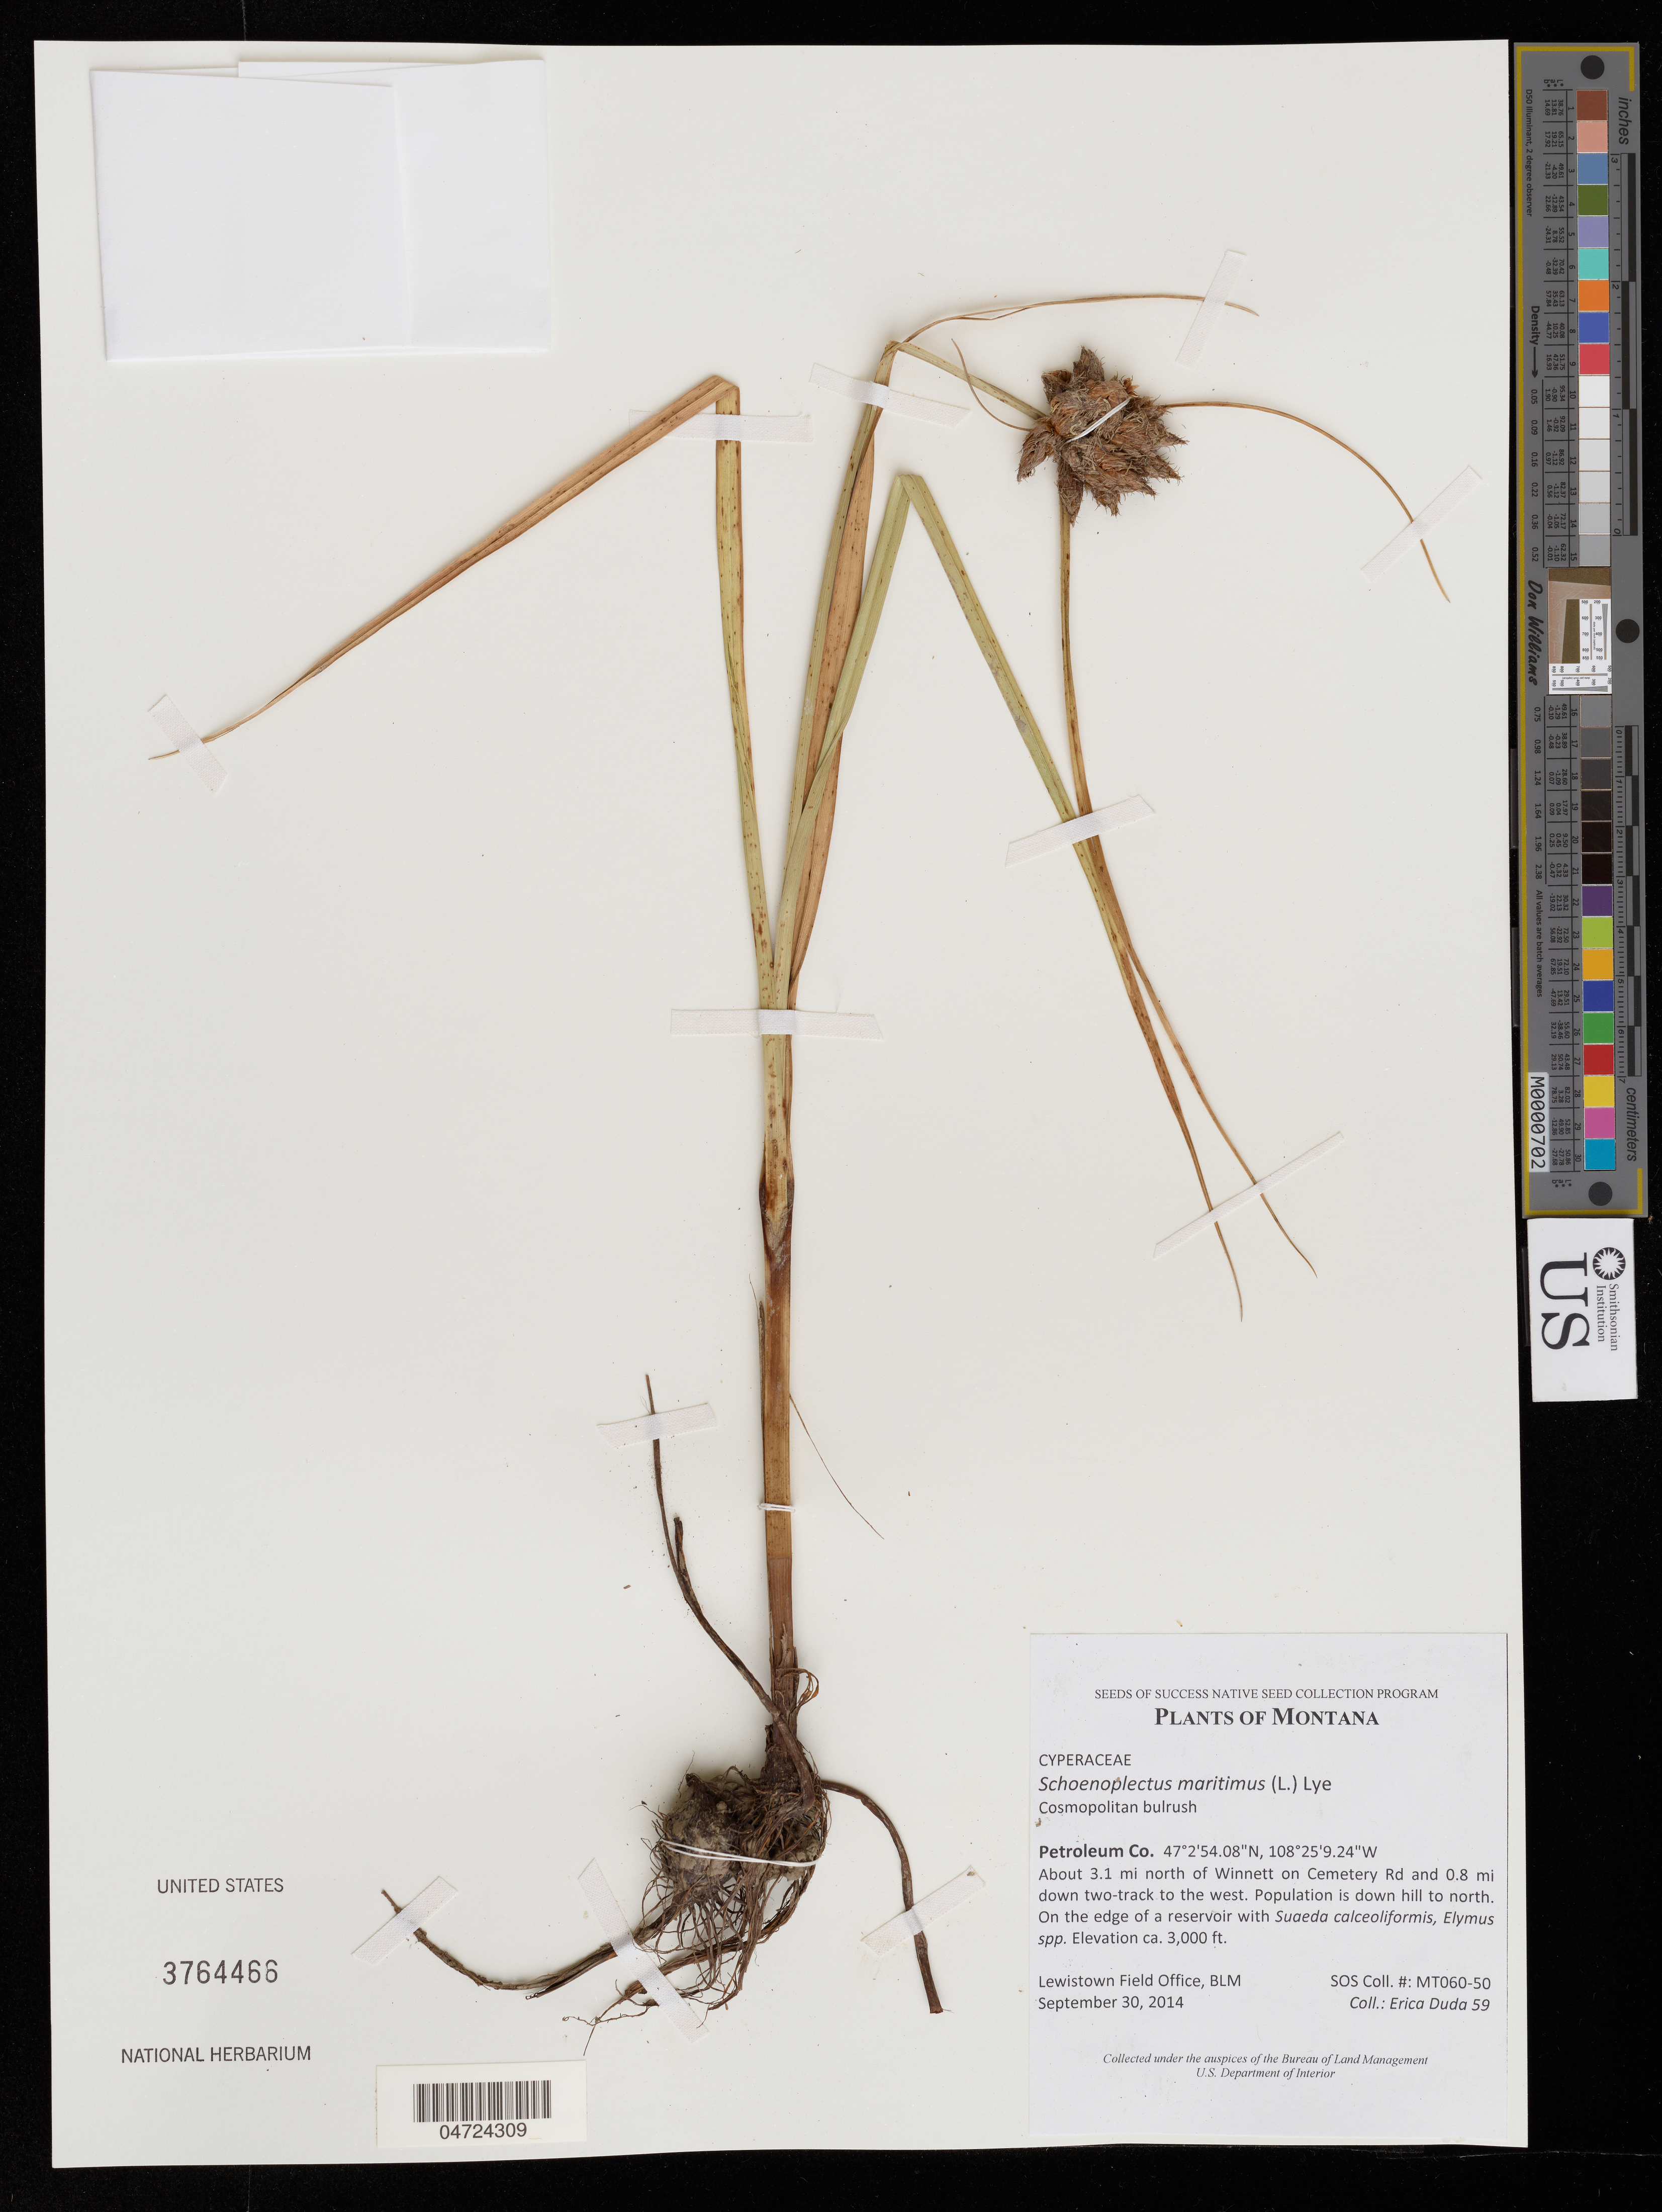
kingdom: Plantae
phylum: Tracheophyta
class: Liliopsida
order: Poales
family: Cyperaceae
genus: Schoenoplectus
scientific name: Schoenoplectus maritimus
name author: (L.)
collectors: E. Duda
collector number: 59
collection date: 2014-09-30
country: United States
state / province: Montana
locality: Petroleum Co. About 3.1 mi north of Winnett on Cemetery Rd and 0.8 mi down two-track to the west. Population is down hill to north. On the edge of a reservoir.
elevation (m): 914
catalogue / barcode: US 3764466